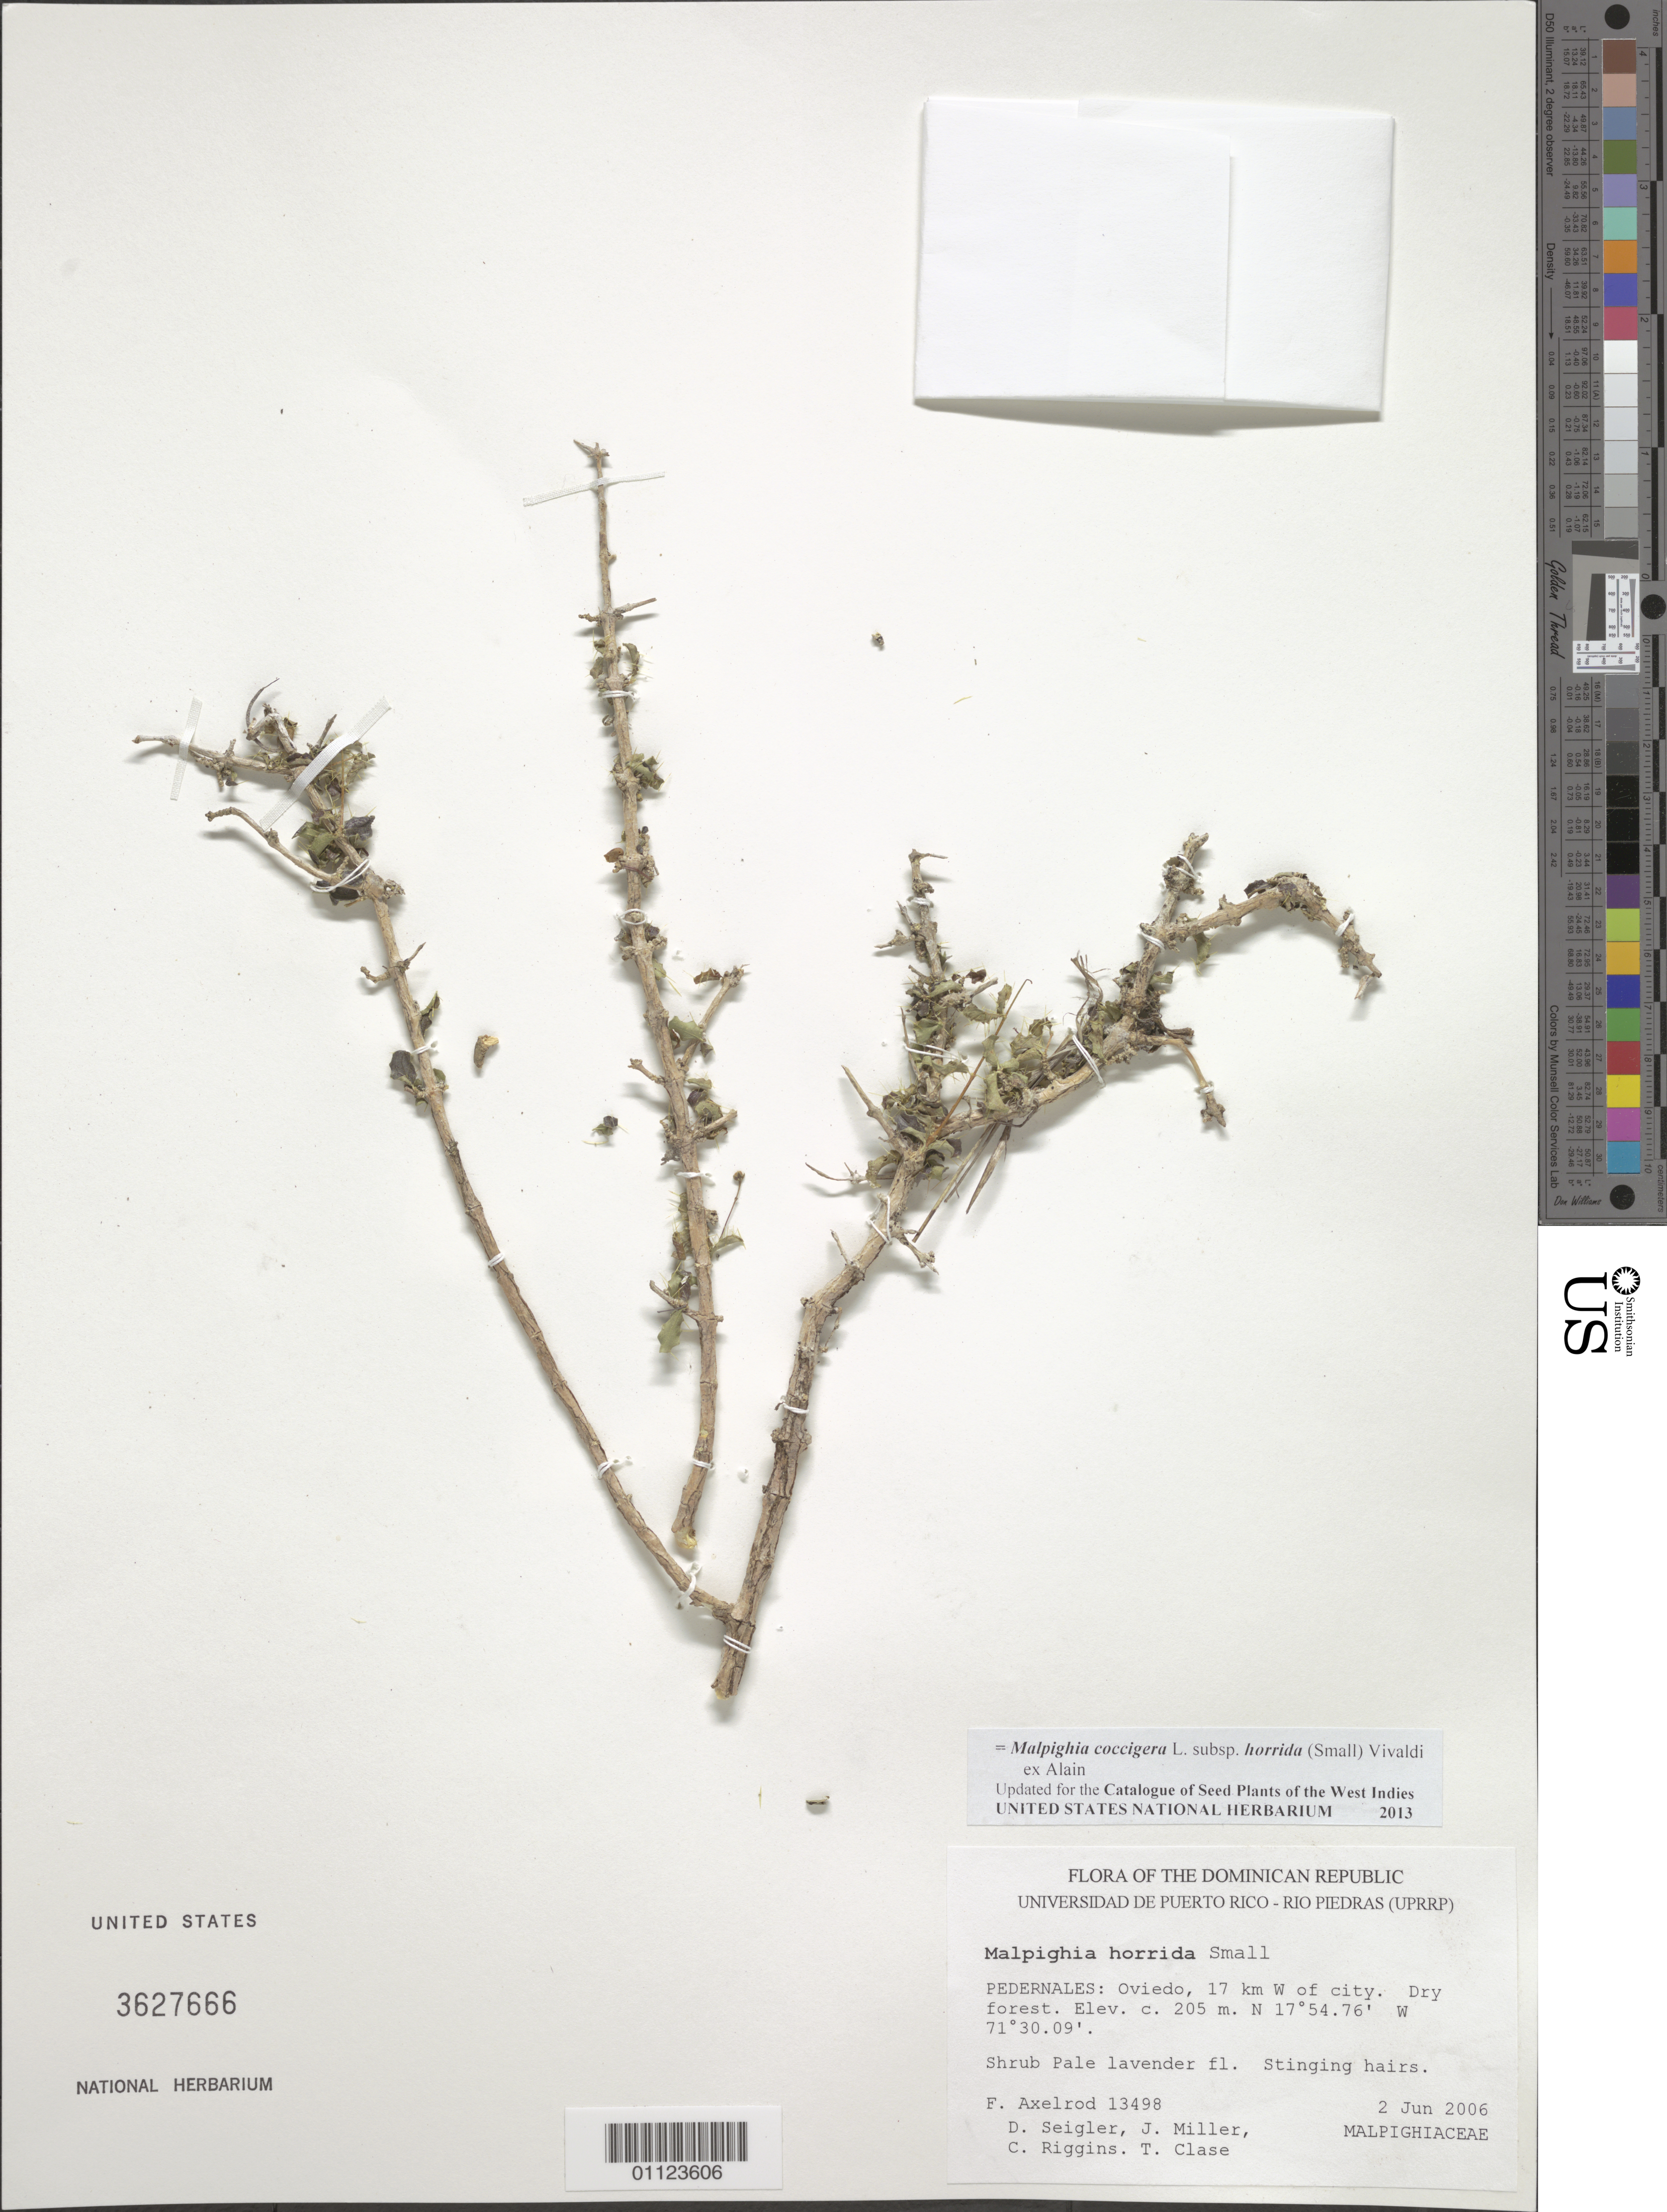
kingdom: Plantae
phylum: Tracheophyta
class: Magnoliopsida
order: Malpighiales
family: Malpighiaceae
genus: Malpighia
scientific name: Malpighia coccigera subsp. horrida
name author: (Small) Vivaldi ex Alain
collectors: F. S. Axelrod, D. Seigler, J. Miller, C. Riggins & T. Clase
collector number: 13498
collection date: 2006-06-02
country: Dominican Republic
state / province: Pedernales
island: Hispaniola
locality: Oviedo, 17 km W of city.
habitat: Dry forest.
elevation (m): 205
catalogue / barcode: US 3627666